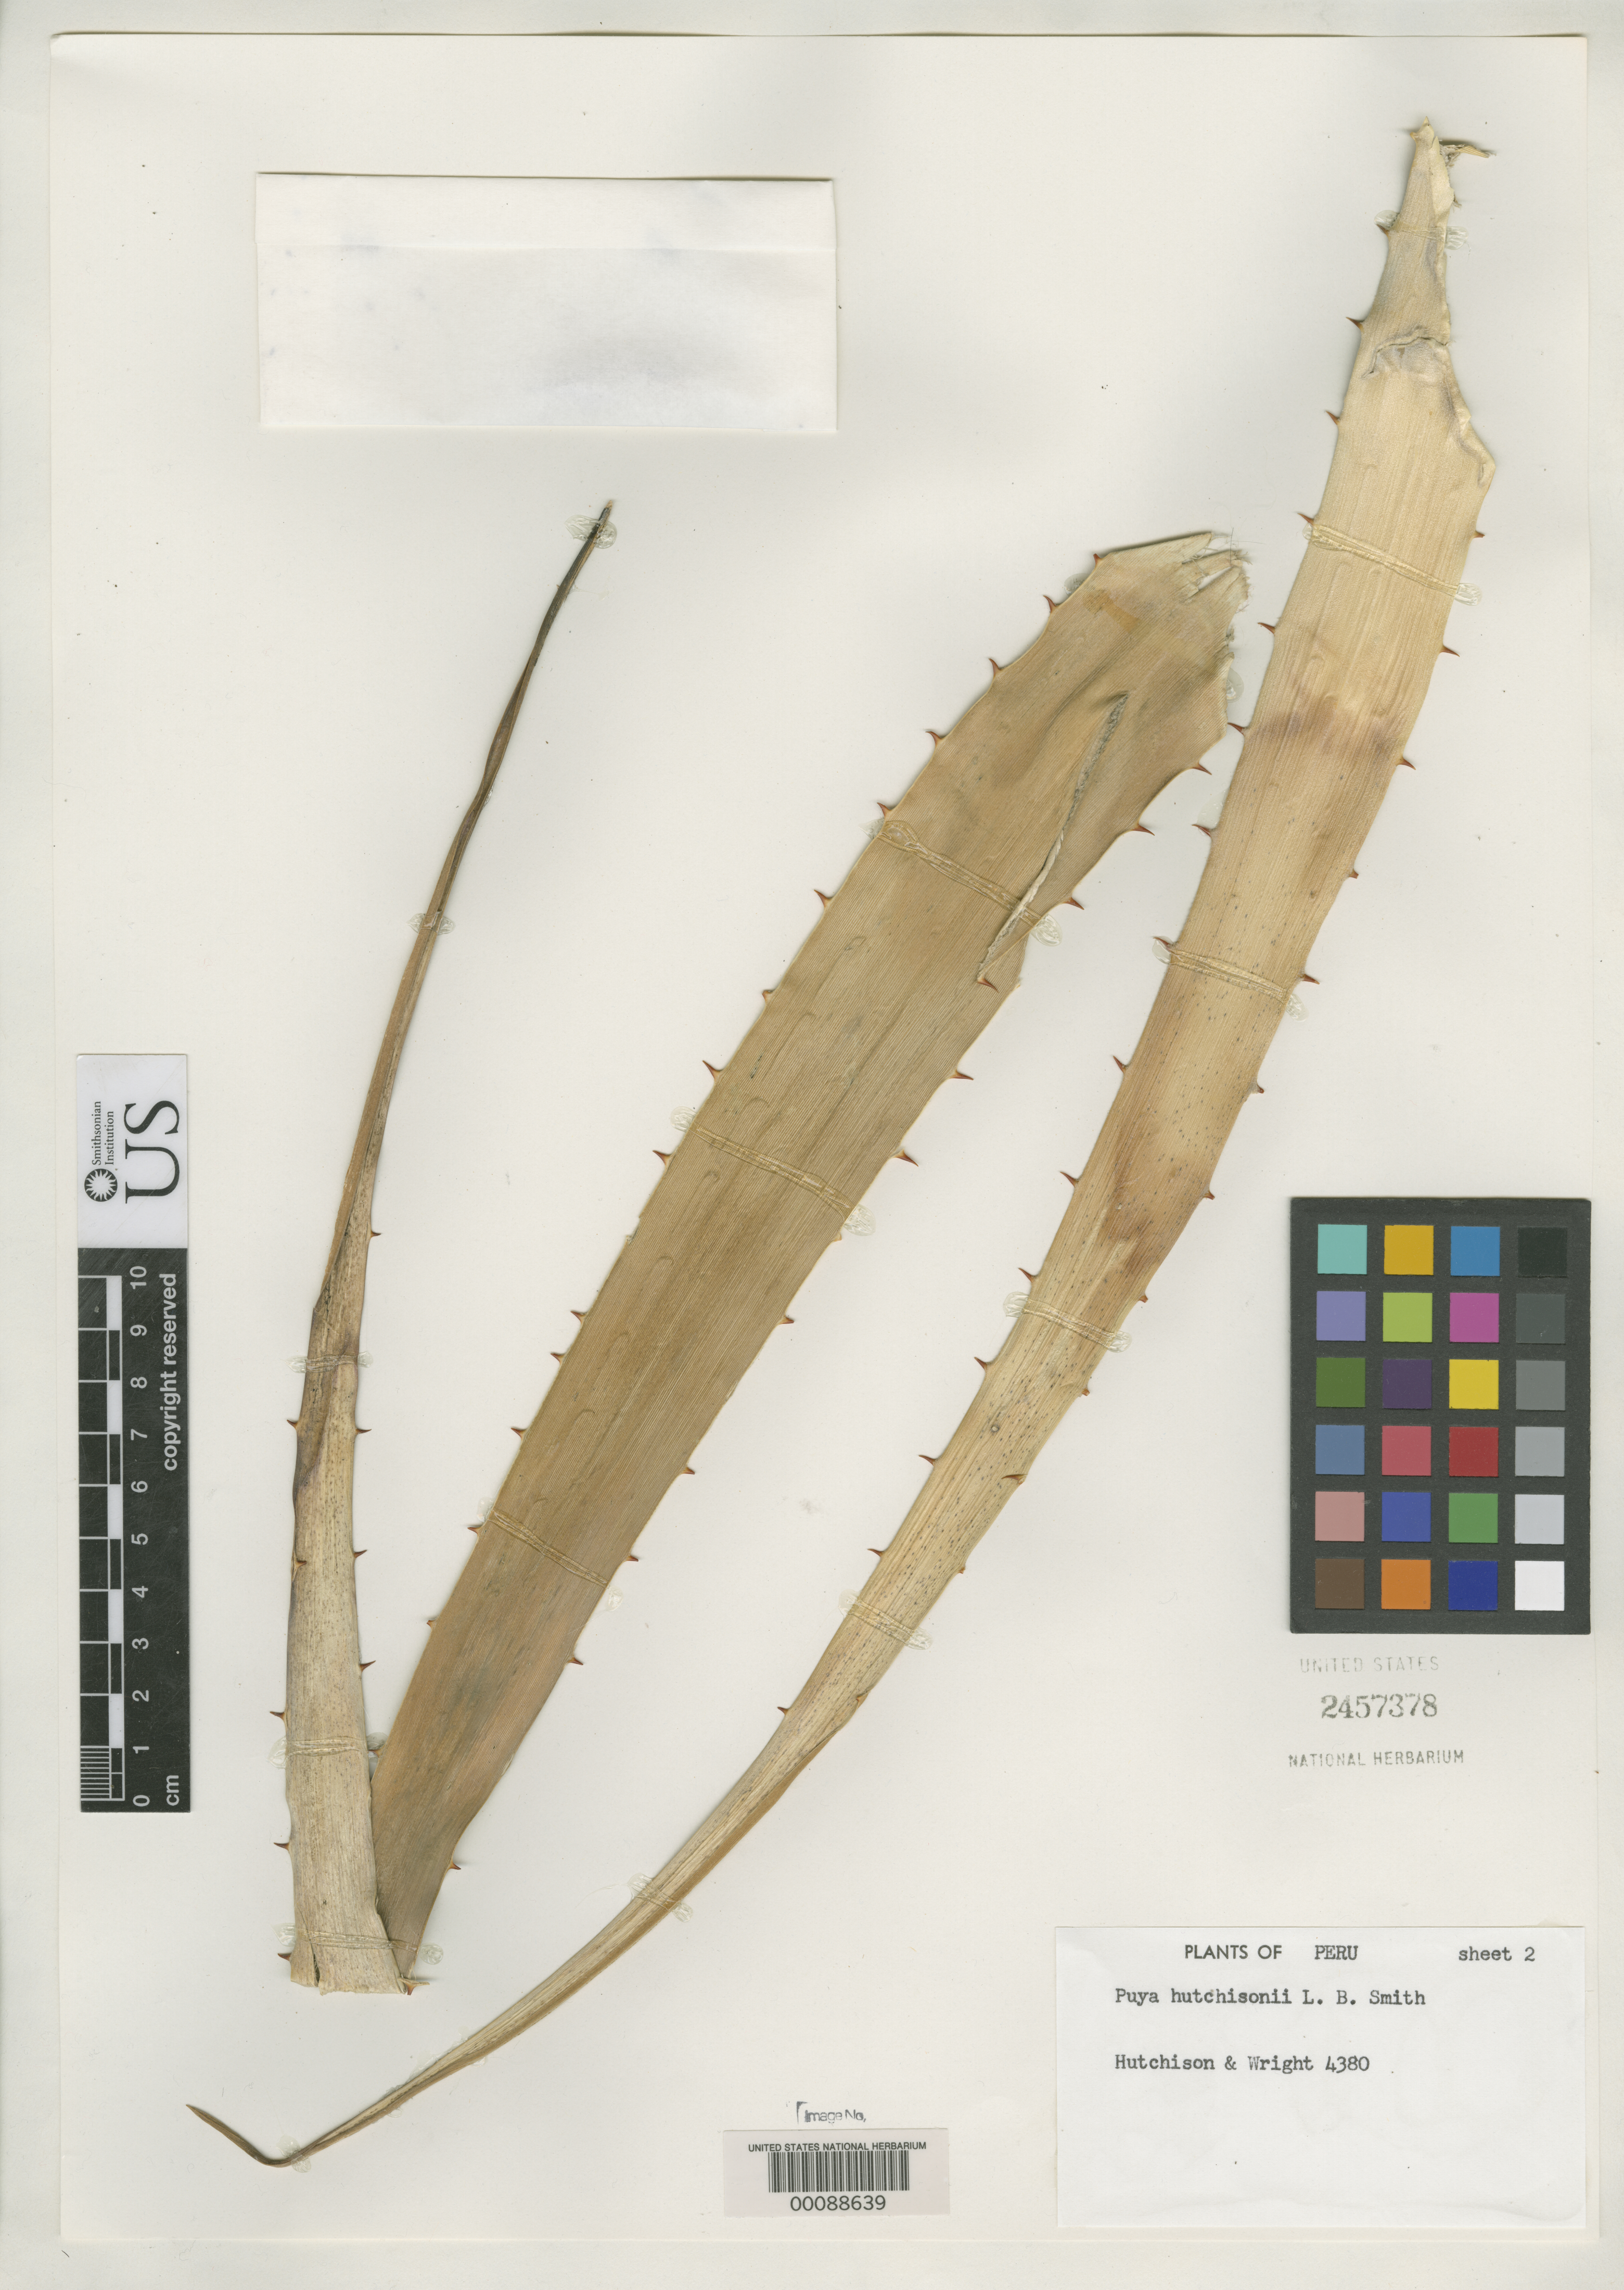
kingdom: Plantae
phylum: Tracheophyta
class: Liliopsida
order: Poales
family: Bromeliaceae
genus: Puya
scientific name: Puya hutchisonii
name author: L.B. Sm.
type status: Holotype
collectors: P. C. Hutchison & J. K. Wright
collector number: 4380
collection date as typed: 14 Mar 1964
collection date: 1964-03-14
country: Peru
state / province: Ancash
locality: above Chancos, road to Vicos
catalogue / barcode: US 2457378